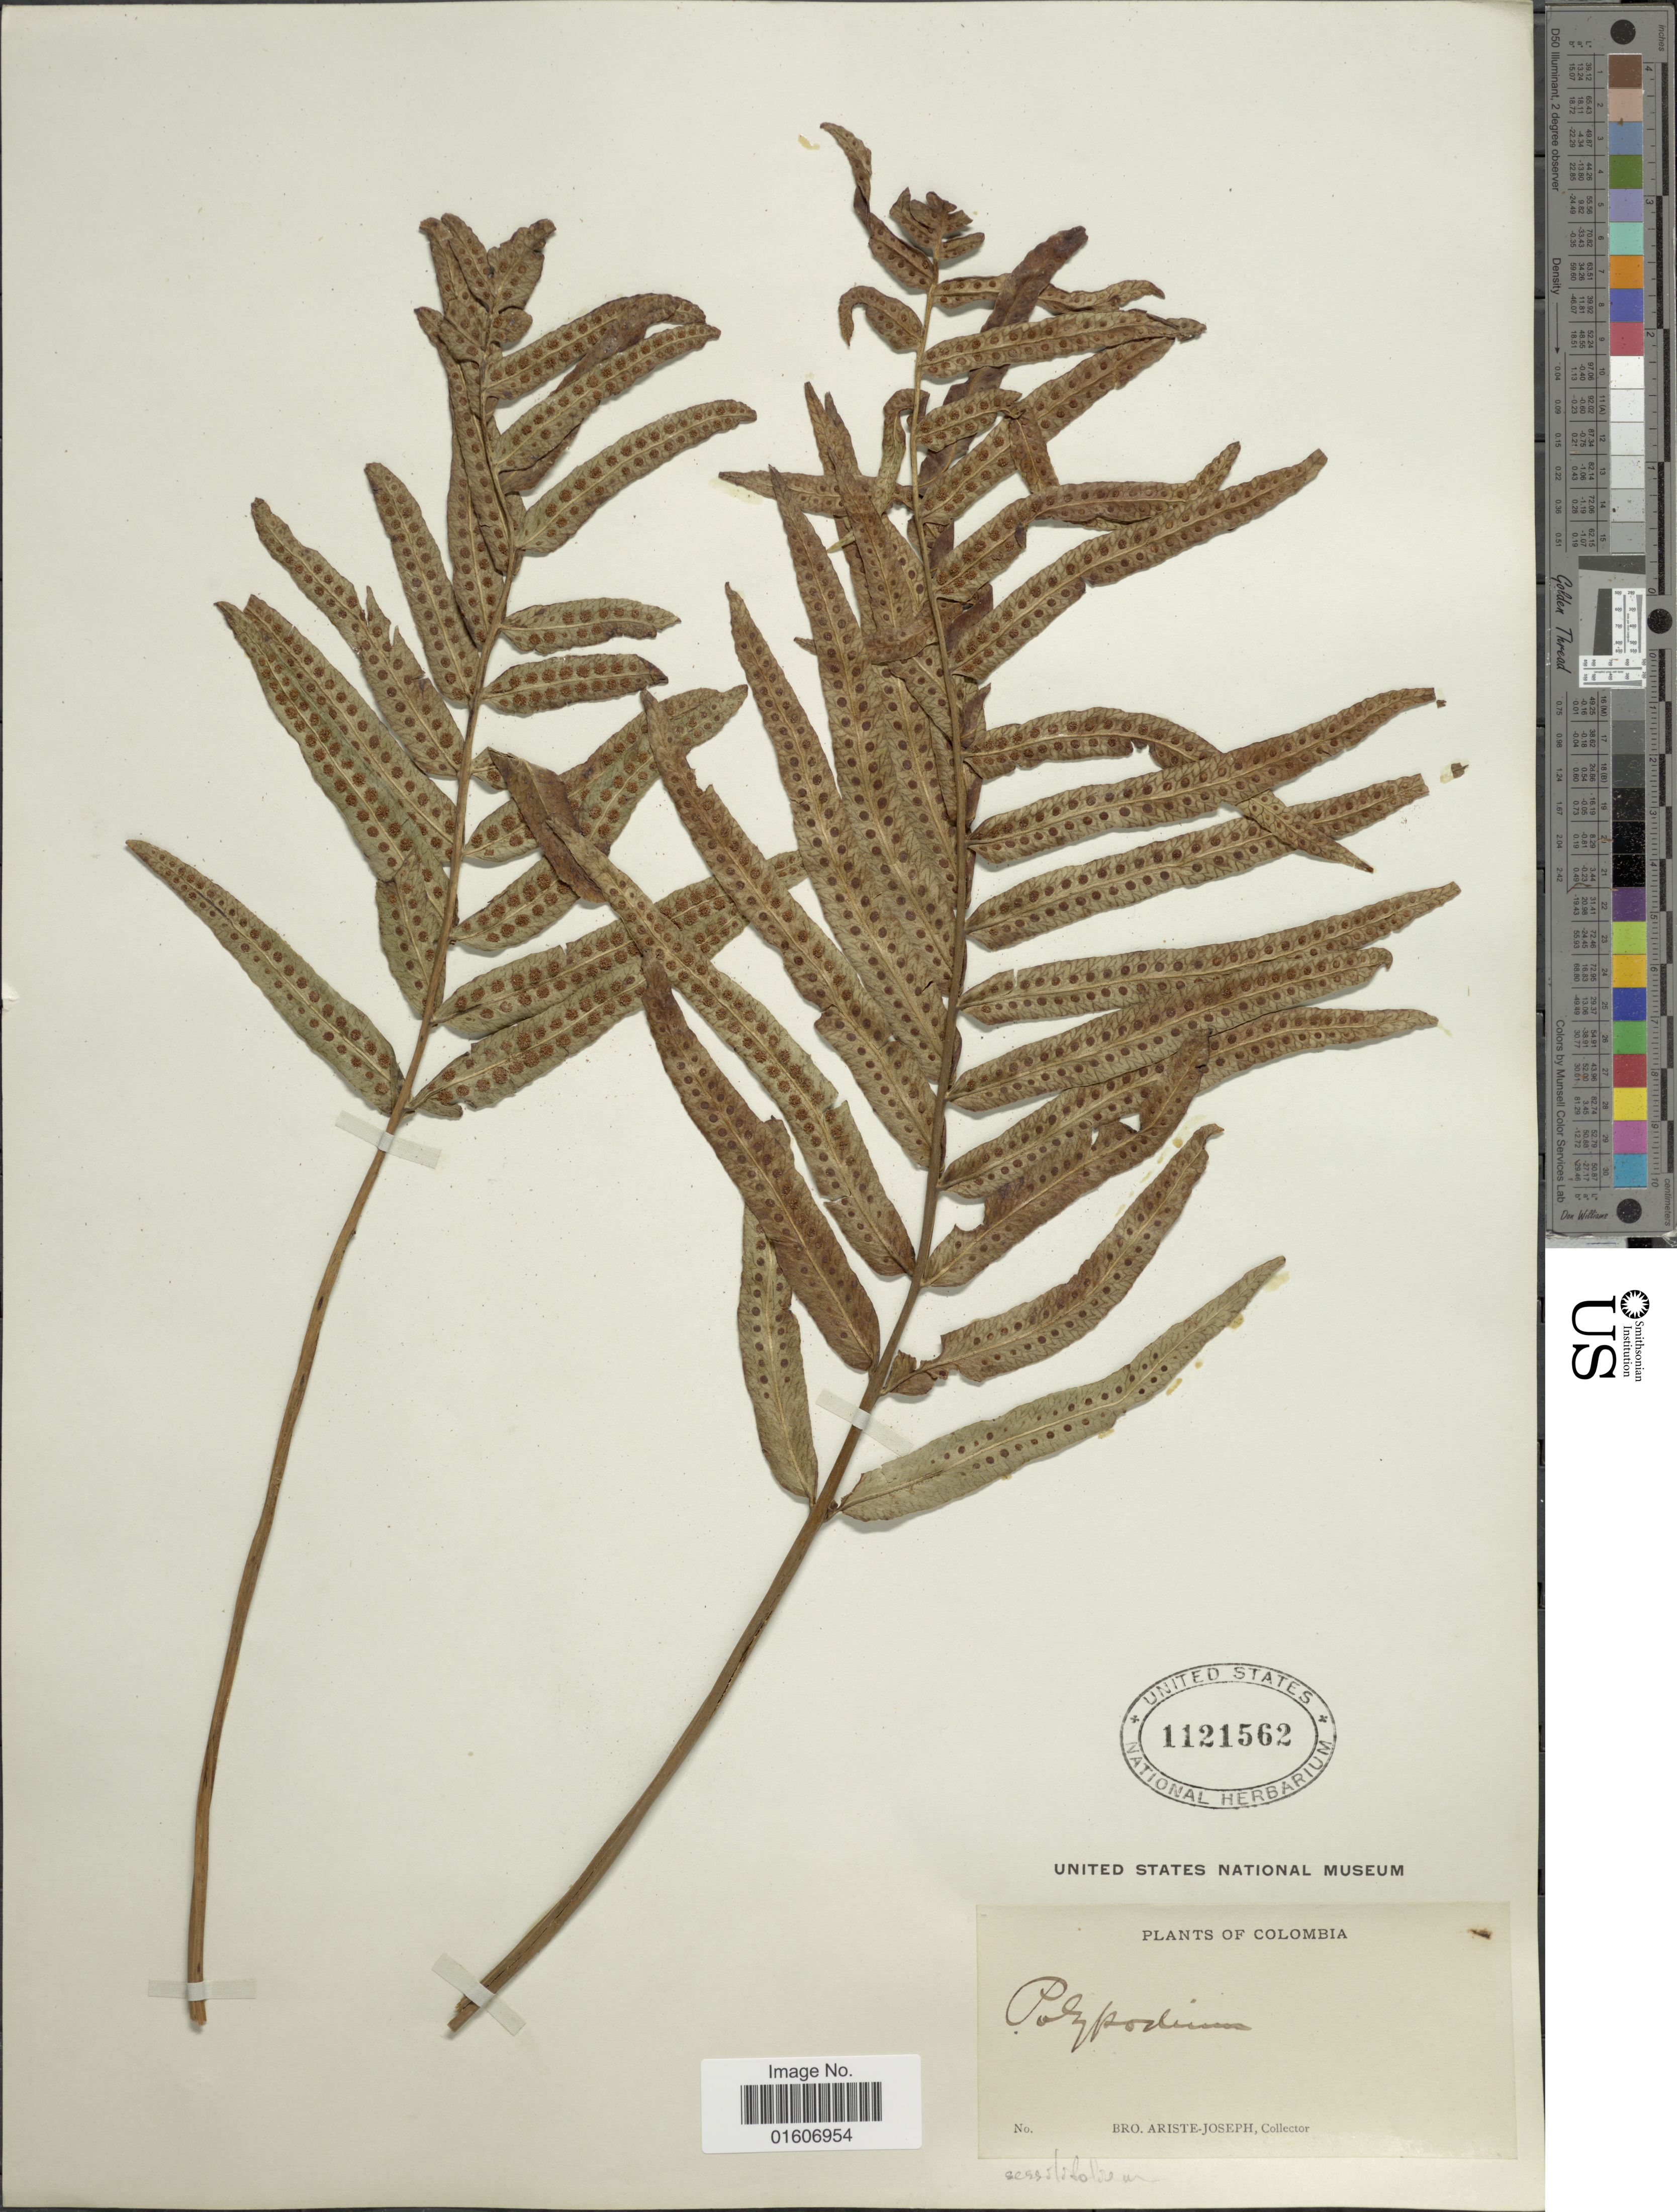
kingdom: Plantae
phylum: Tracheophyta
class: Polypodiopsida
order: Polypodiales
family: Polypodiaceae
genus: Serpocaulon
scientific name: Serpocaulon sessilifolium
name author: (Desv.) A.R. Sm.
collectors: Bro. Ariste-Joseph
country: Colombia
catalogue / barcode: US 1121562